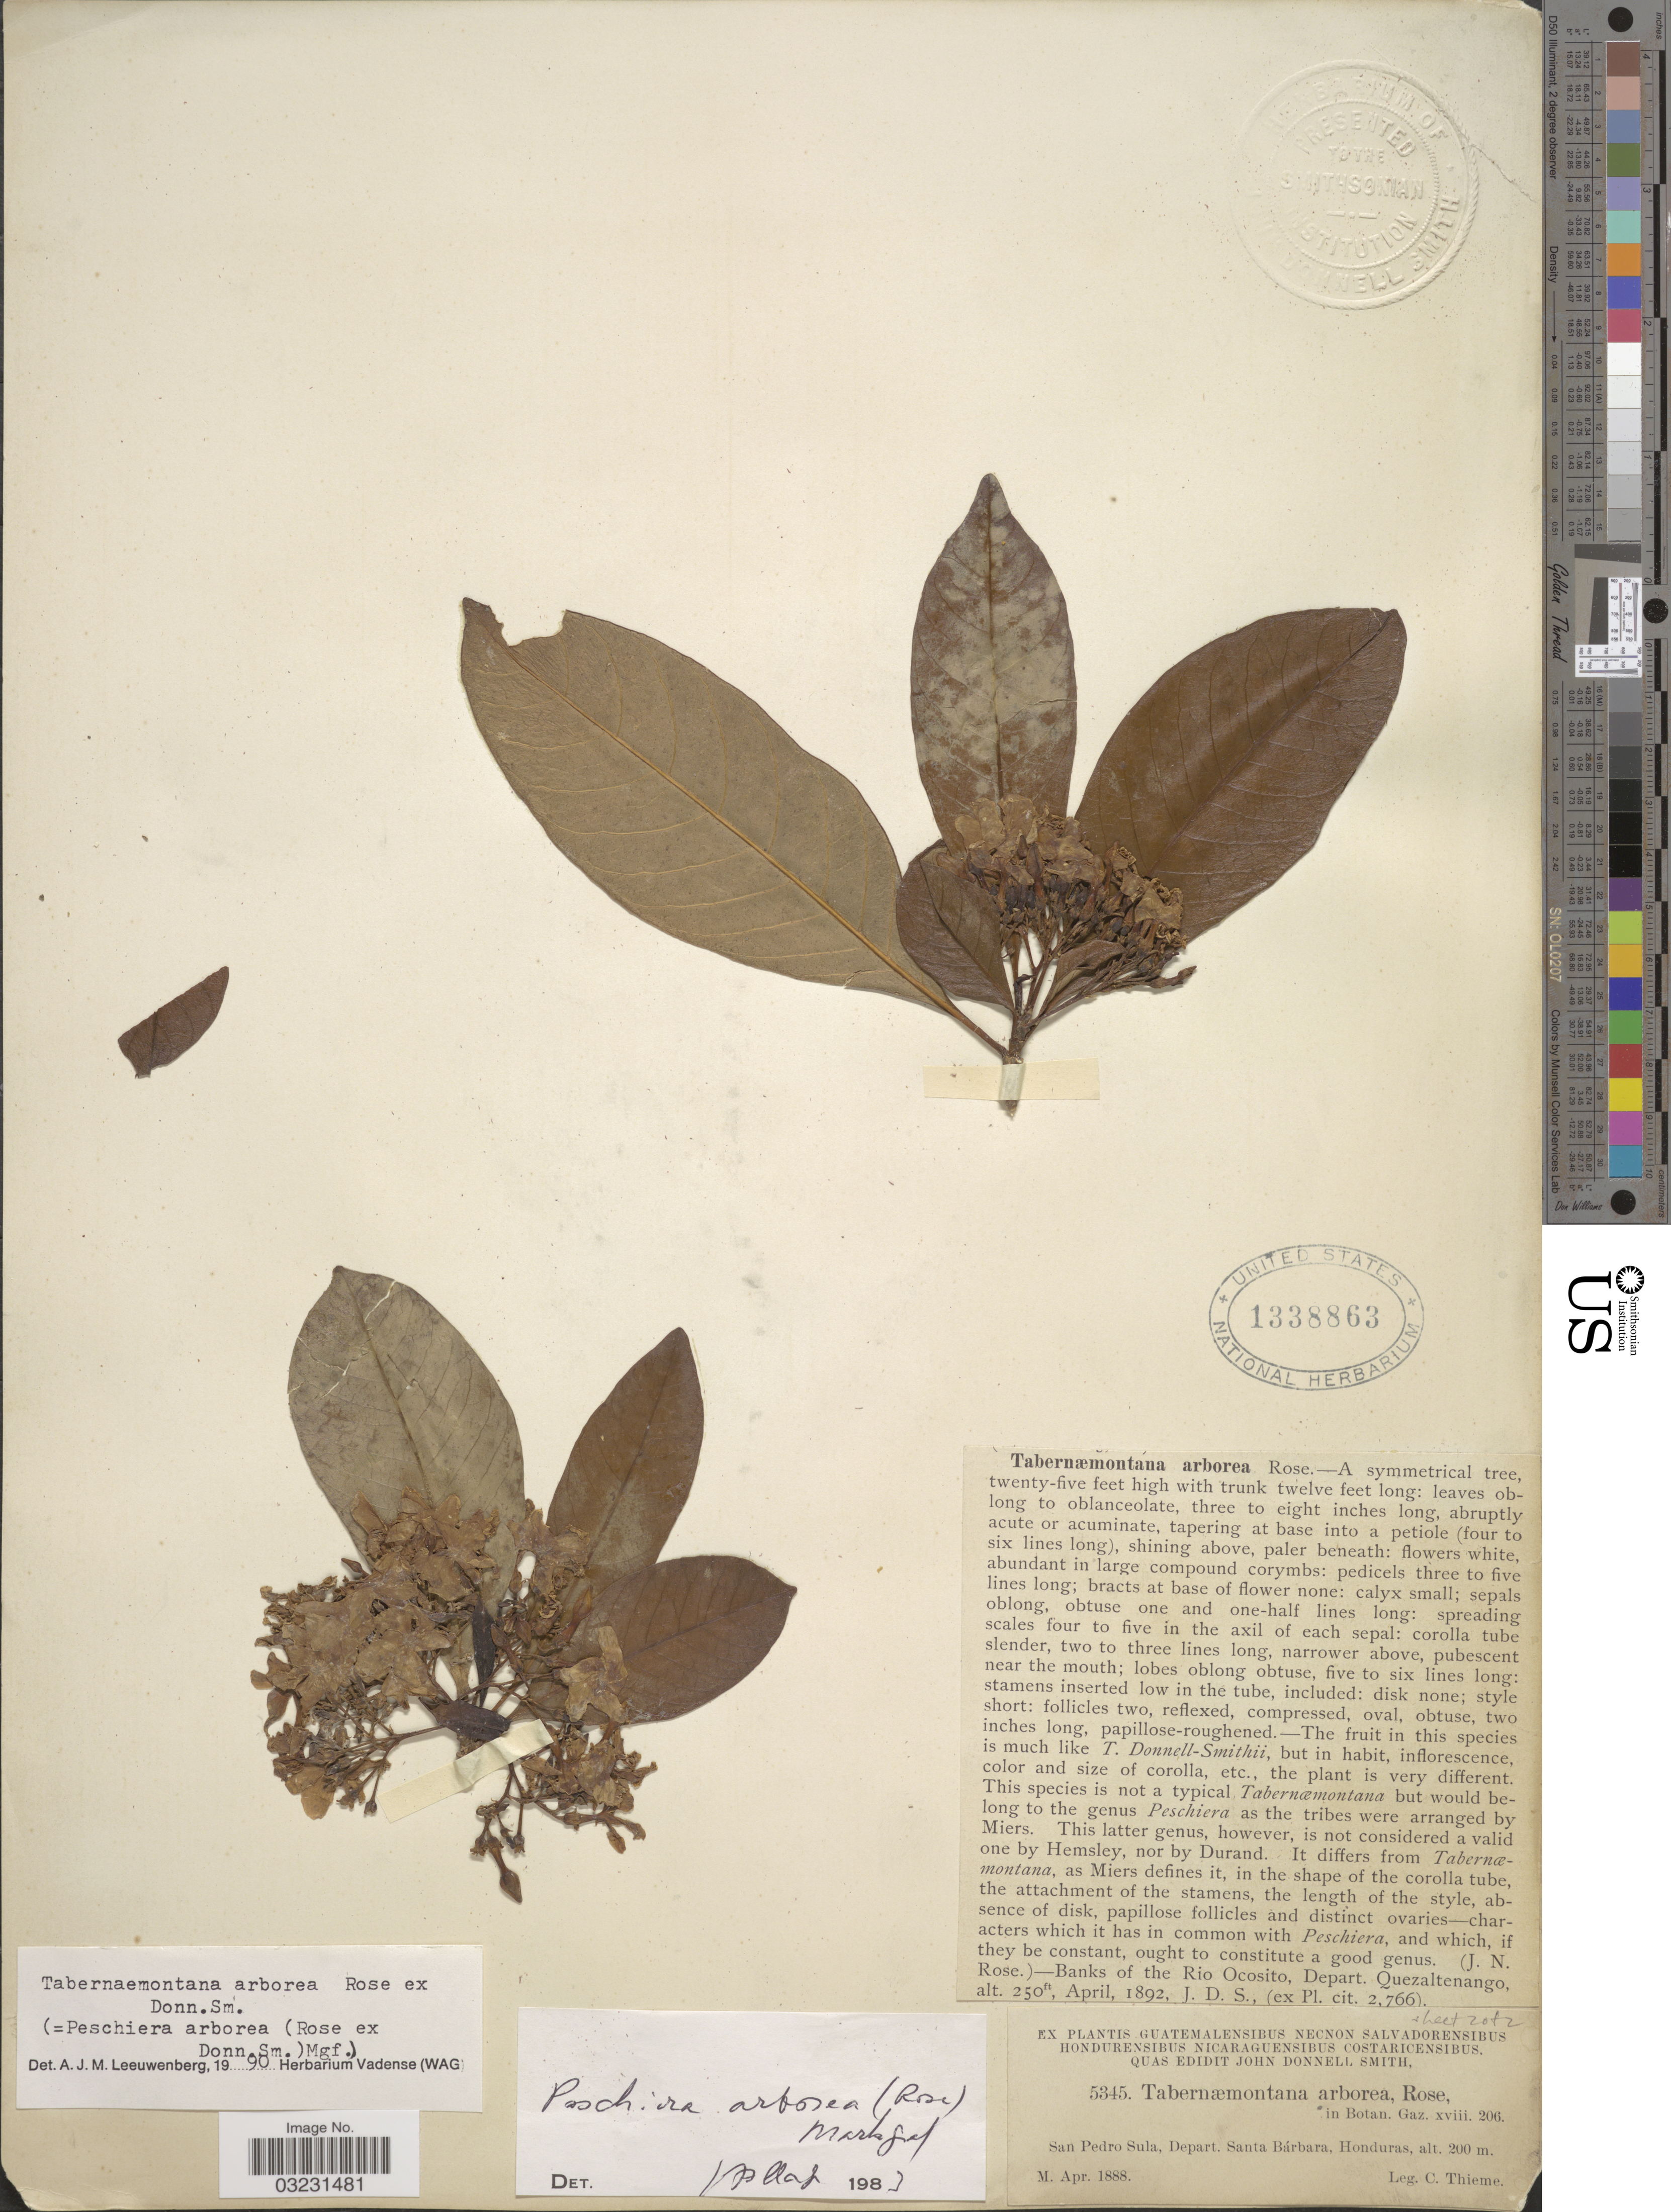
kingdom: Plantae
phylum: Tracheophyta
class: Magnoliopsida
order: Gentianales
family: Apocynaceae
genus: Tabernaemontana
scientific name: Tabernaemontana arborea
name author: Rose in Donn. Sm.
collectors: C. Thieme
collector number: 5345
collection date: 1888-04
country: Honduras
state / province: Santa Bárbara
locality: San Pedro Sula, Depart. Santa Bárbara.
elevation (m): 200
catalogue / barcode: US 1338863